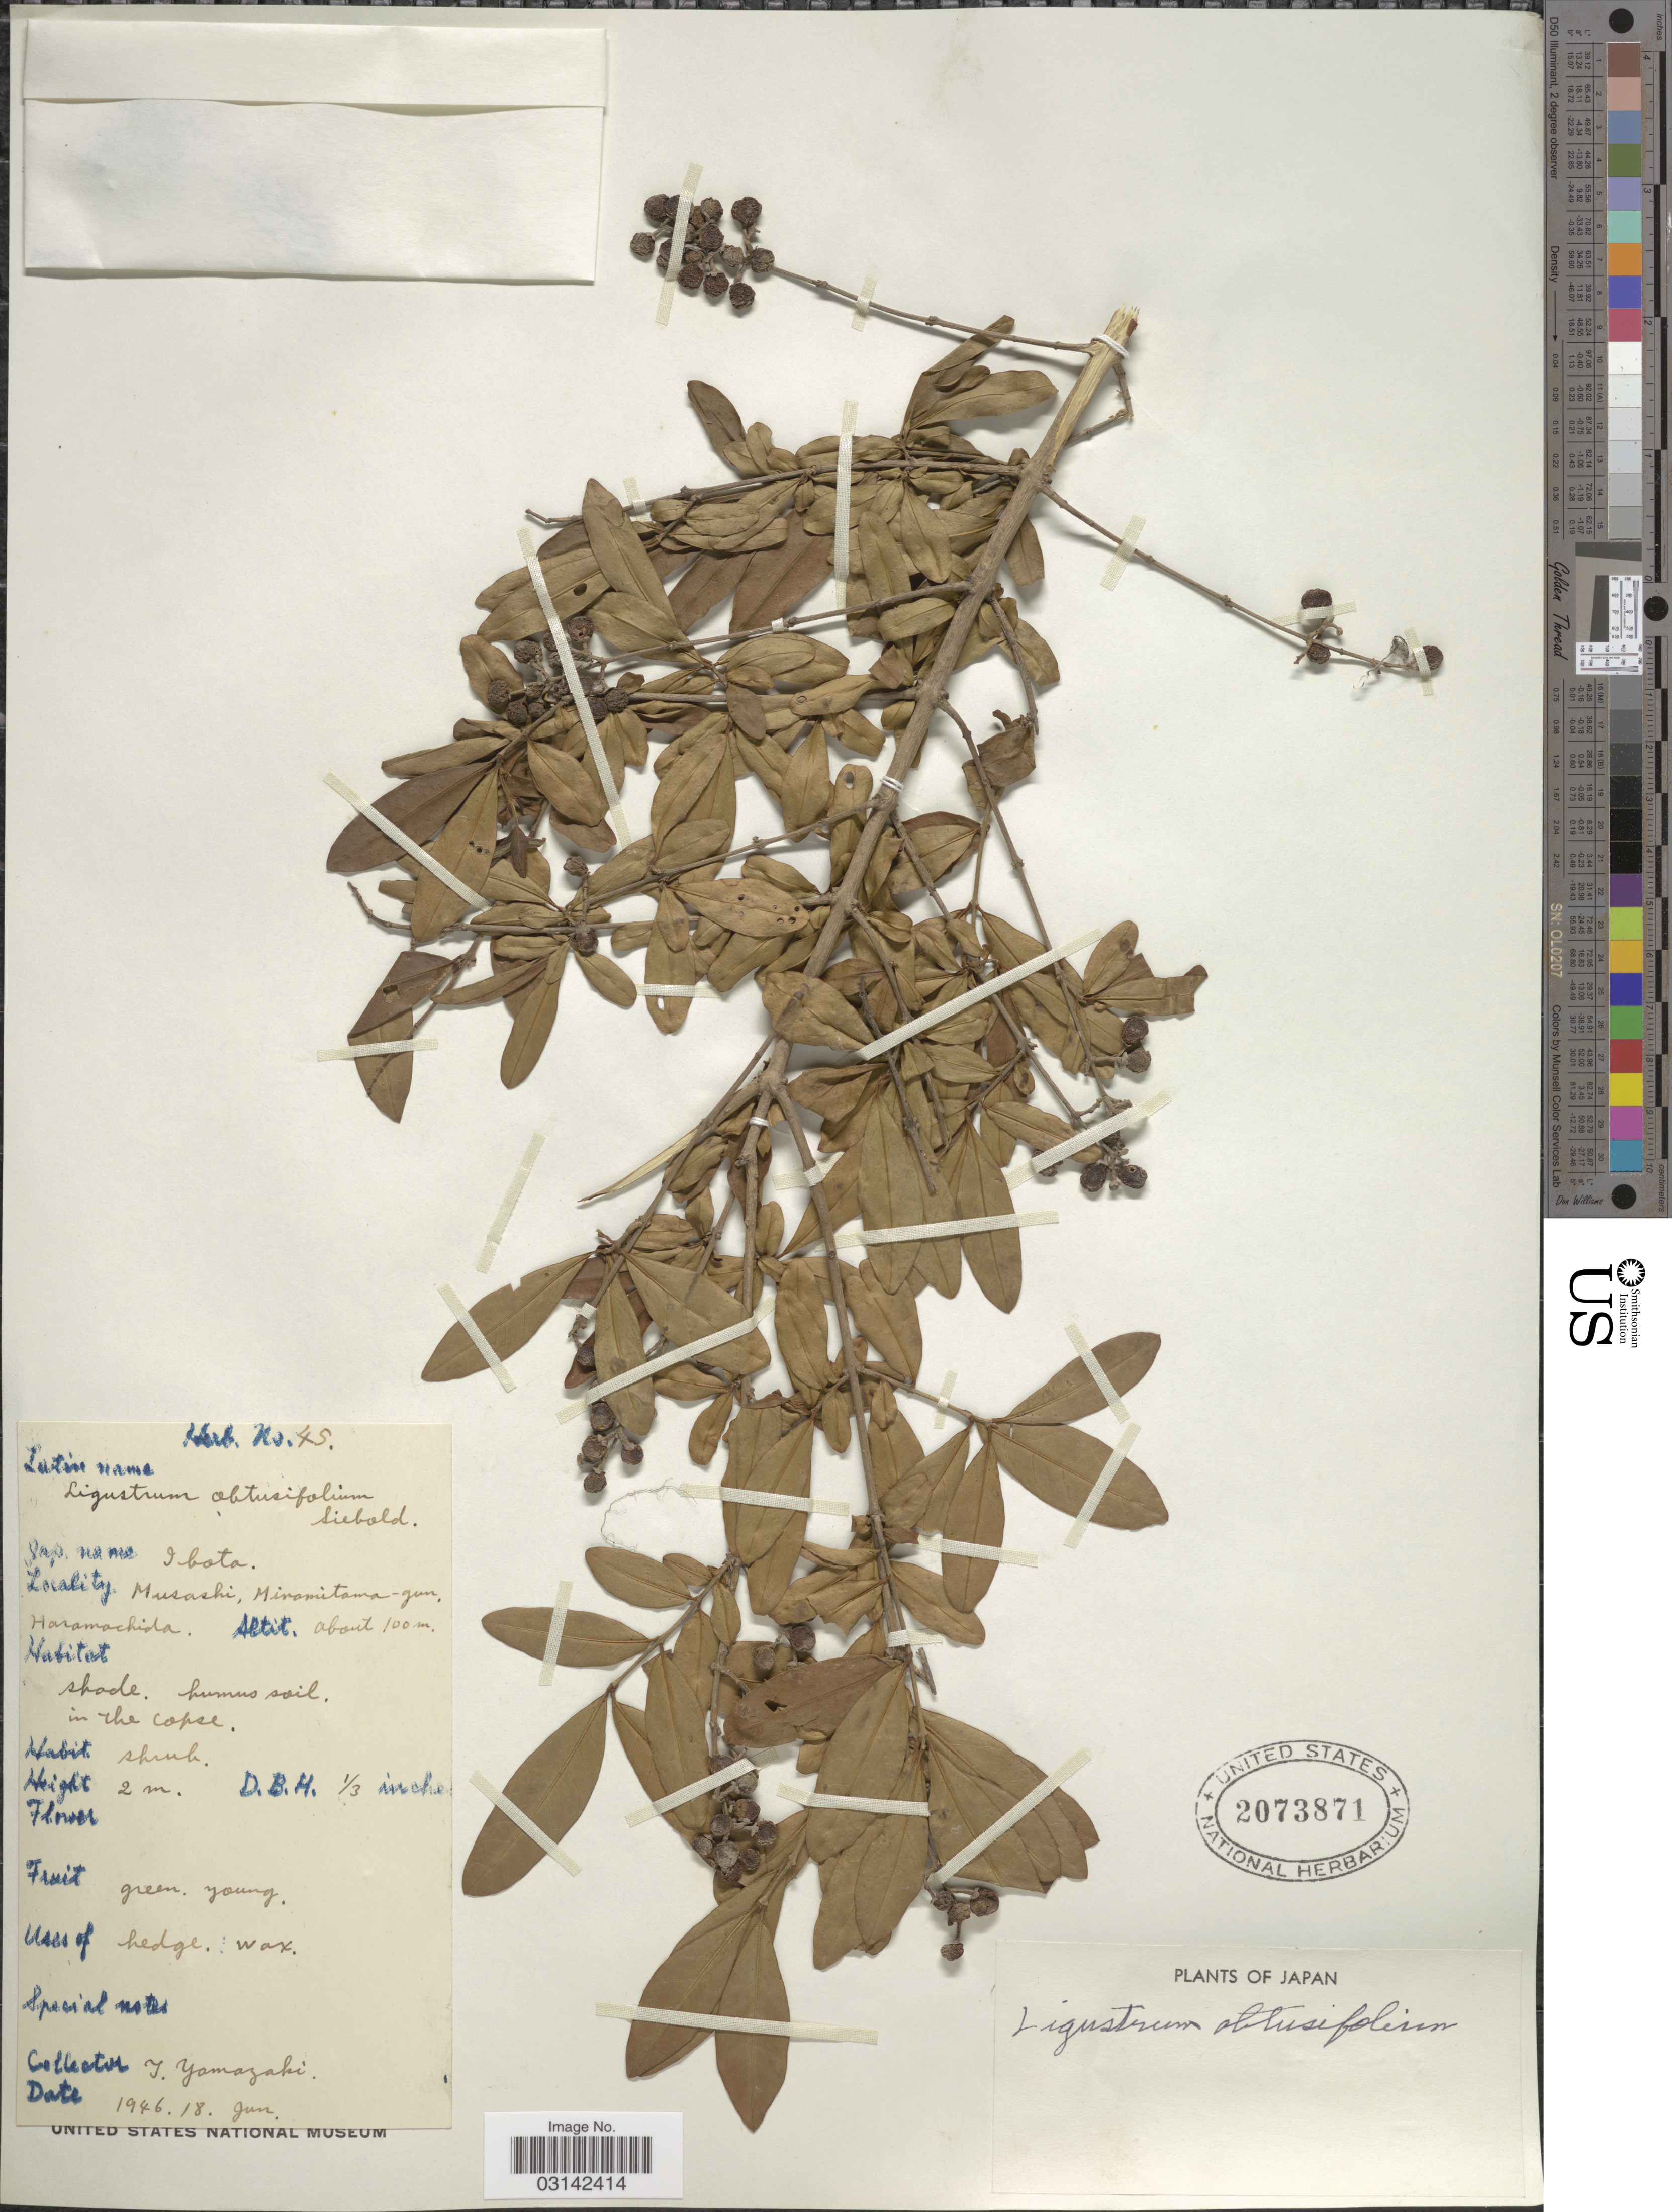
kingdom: Plantae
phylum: Tracheophyta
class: Magnoliopsida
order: Lamiales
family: Oleaceae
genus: Ligustrum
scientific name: Ligustrum ibota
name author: Siebold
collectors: T. Yamazaki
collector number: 45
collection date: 1946-06-18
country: Japan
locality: Musashi, Minamitama-gun, Haramachida.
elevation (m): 100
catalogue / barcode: US 2073871